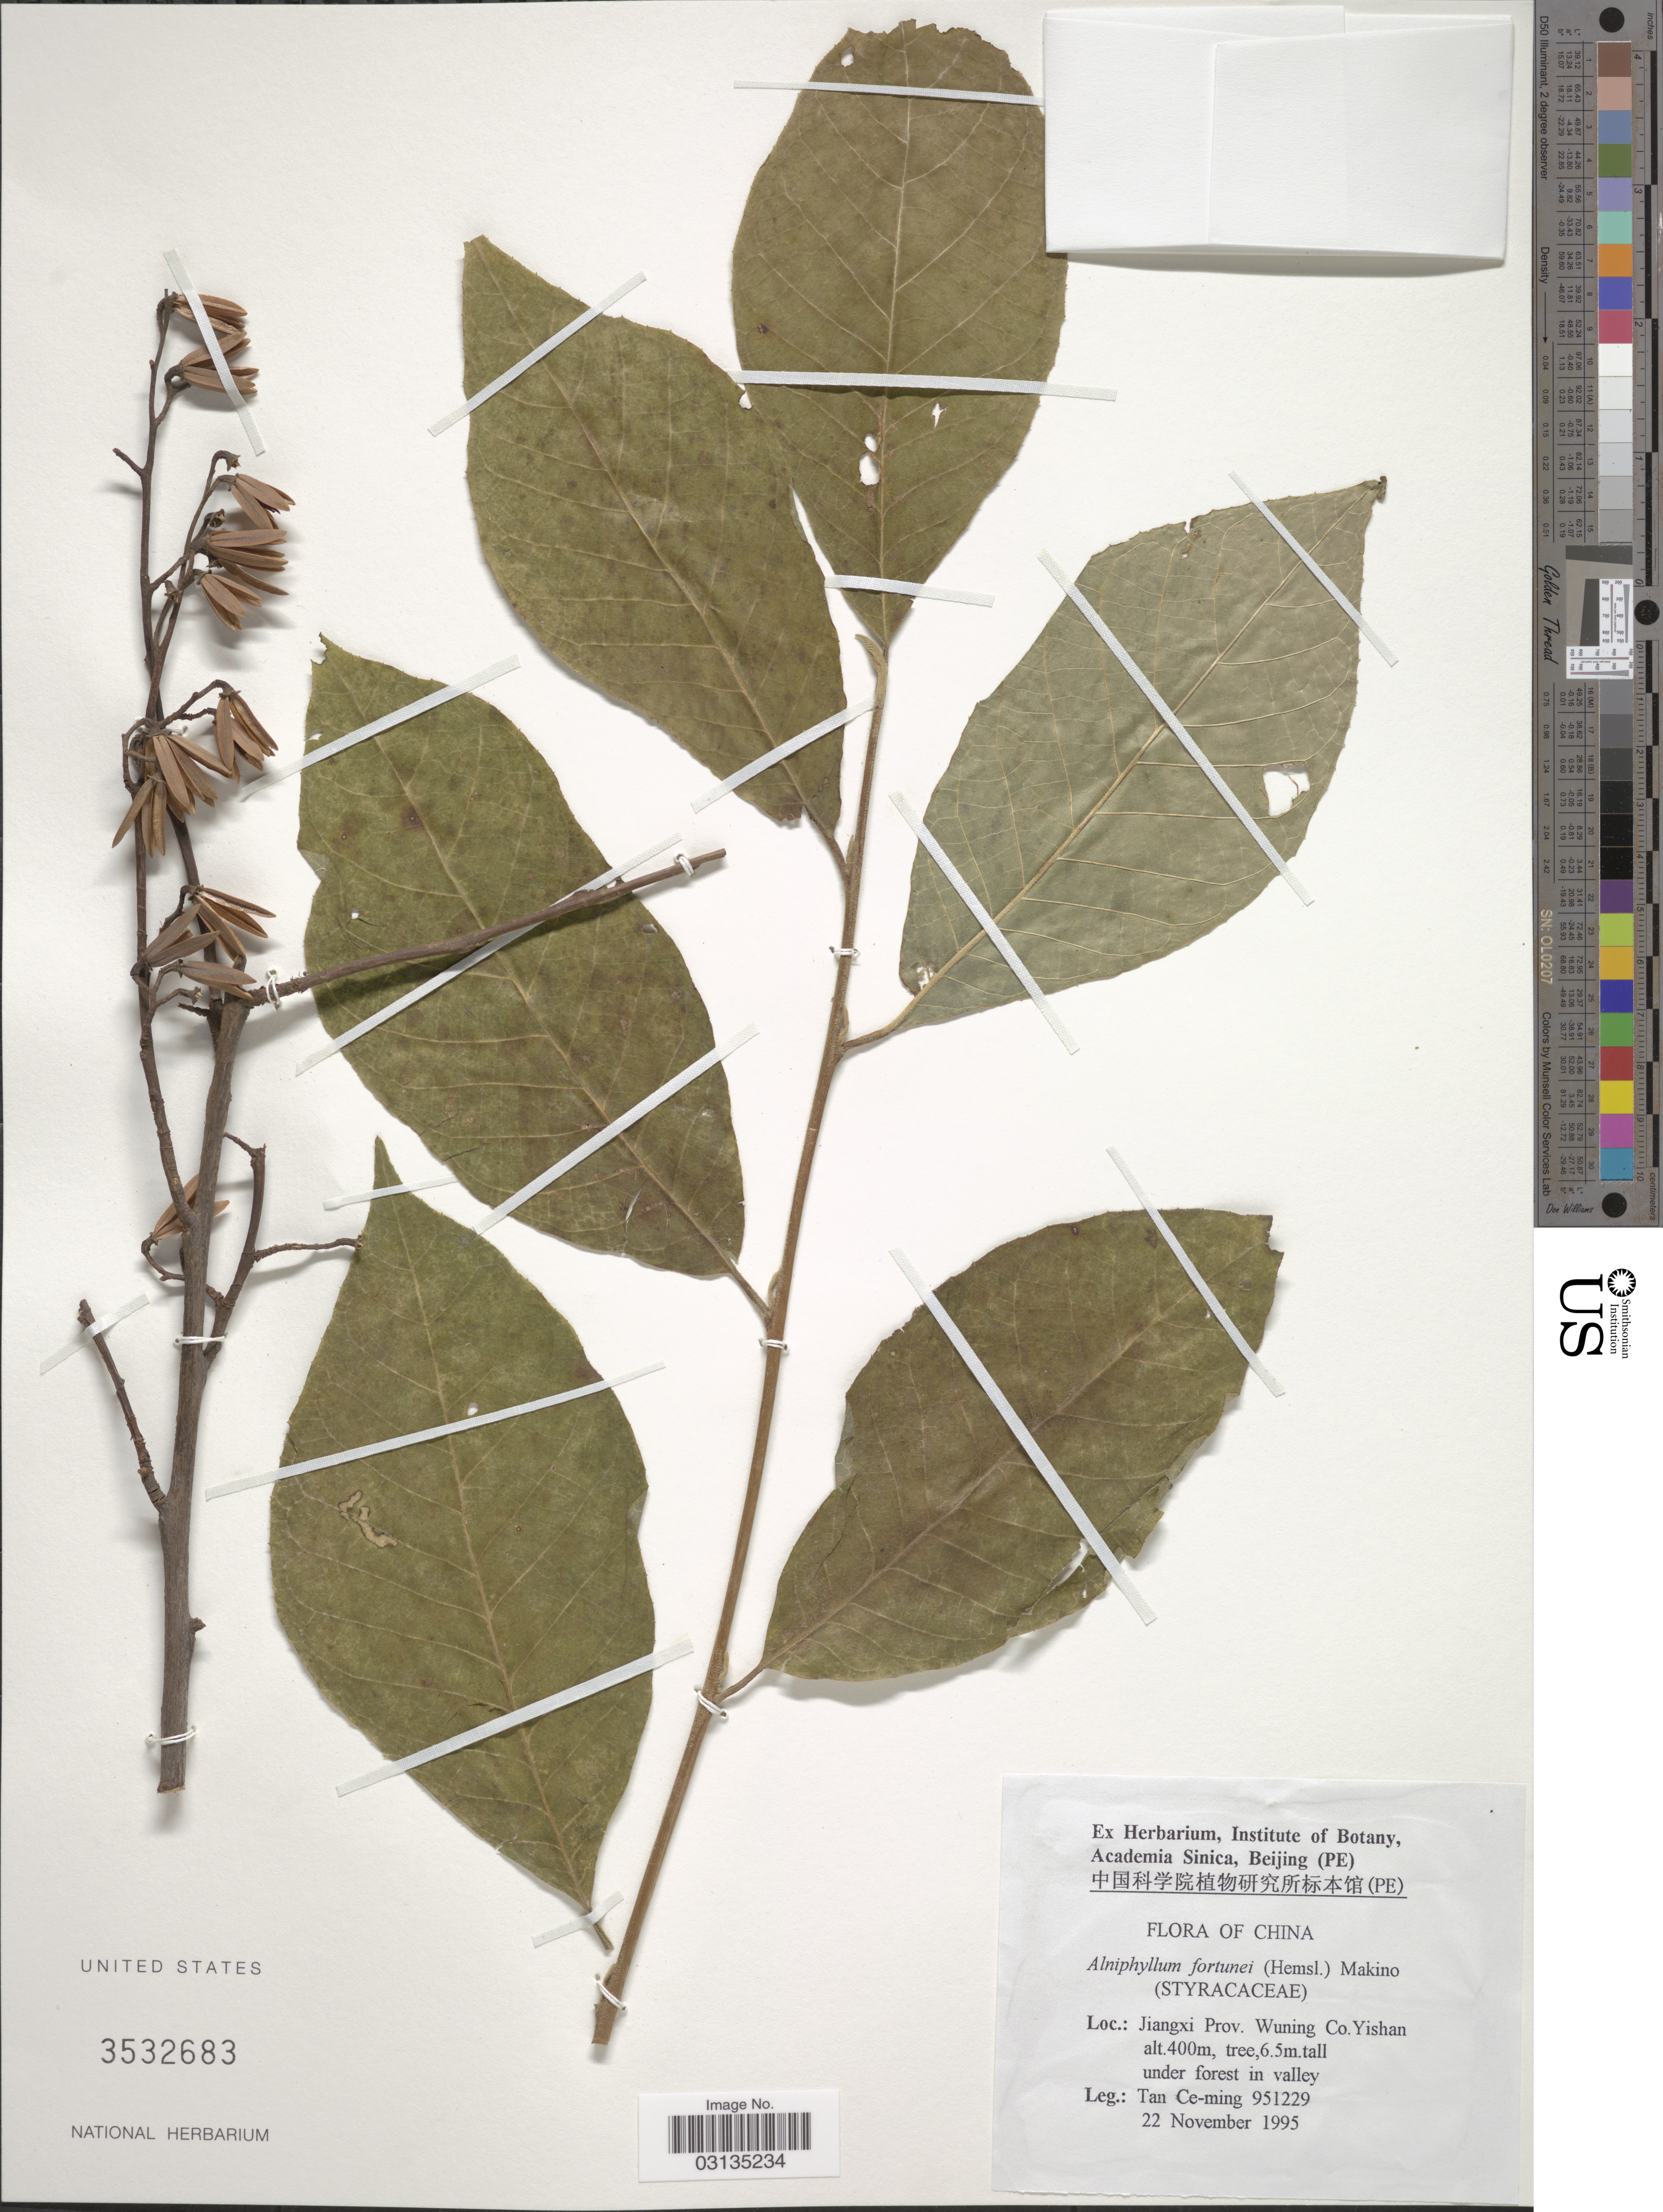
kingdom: Plantae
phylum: Tracheophyta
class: Magnoliopsida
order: Ericales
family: Styracaceae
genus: Alniphyllum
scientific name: Alniphyllum fortunei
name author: (Hemsl.) Makino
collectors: Tan Ce-Ming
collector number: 951229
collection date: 1995-11-22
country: China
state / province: Jiangxi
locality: Wuning Co. Yishan.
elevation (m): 400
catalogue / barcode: US 3532683